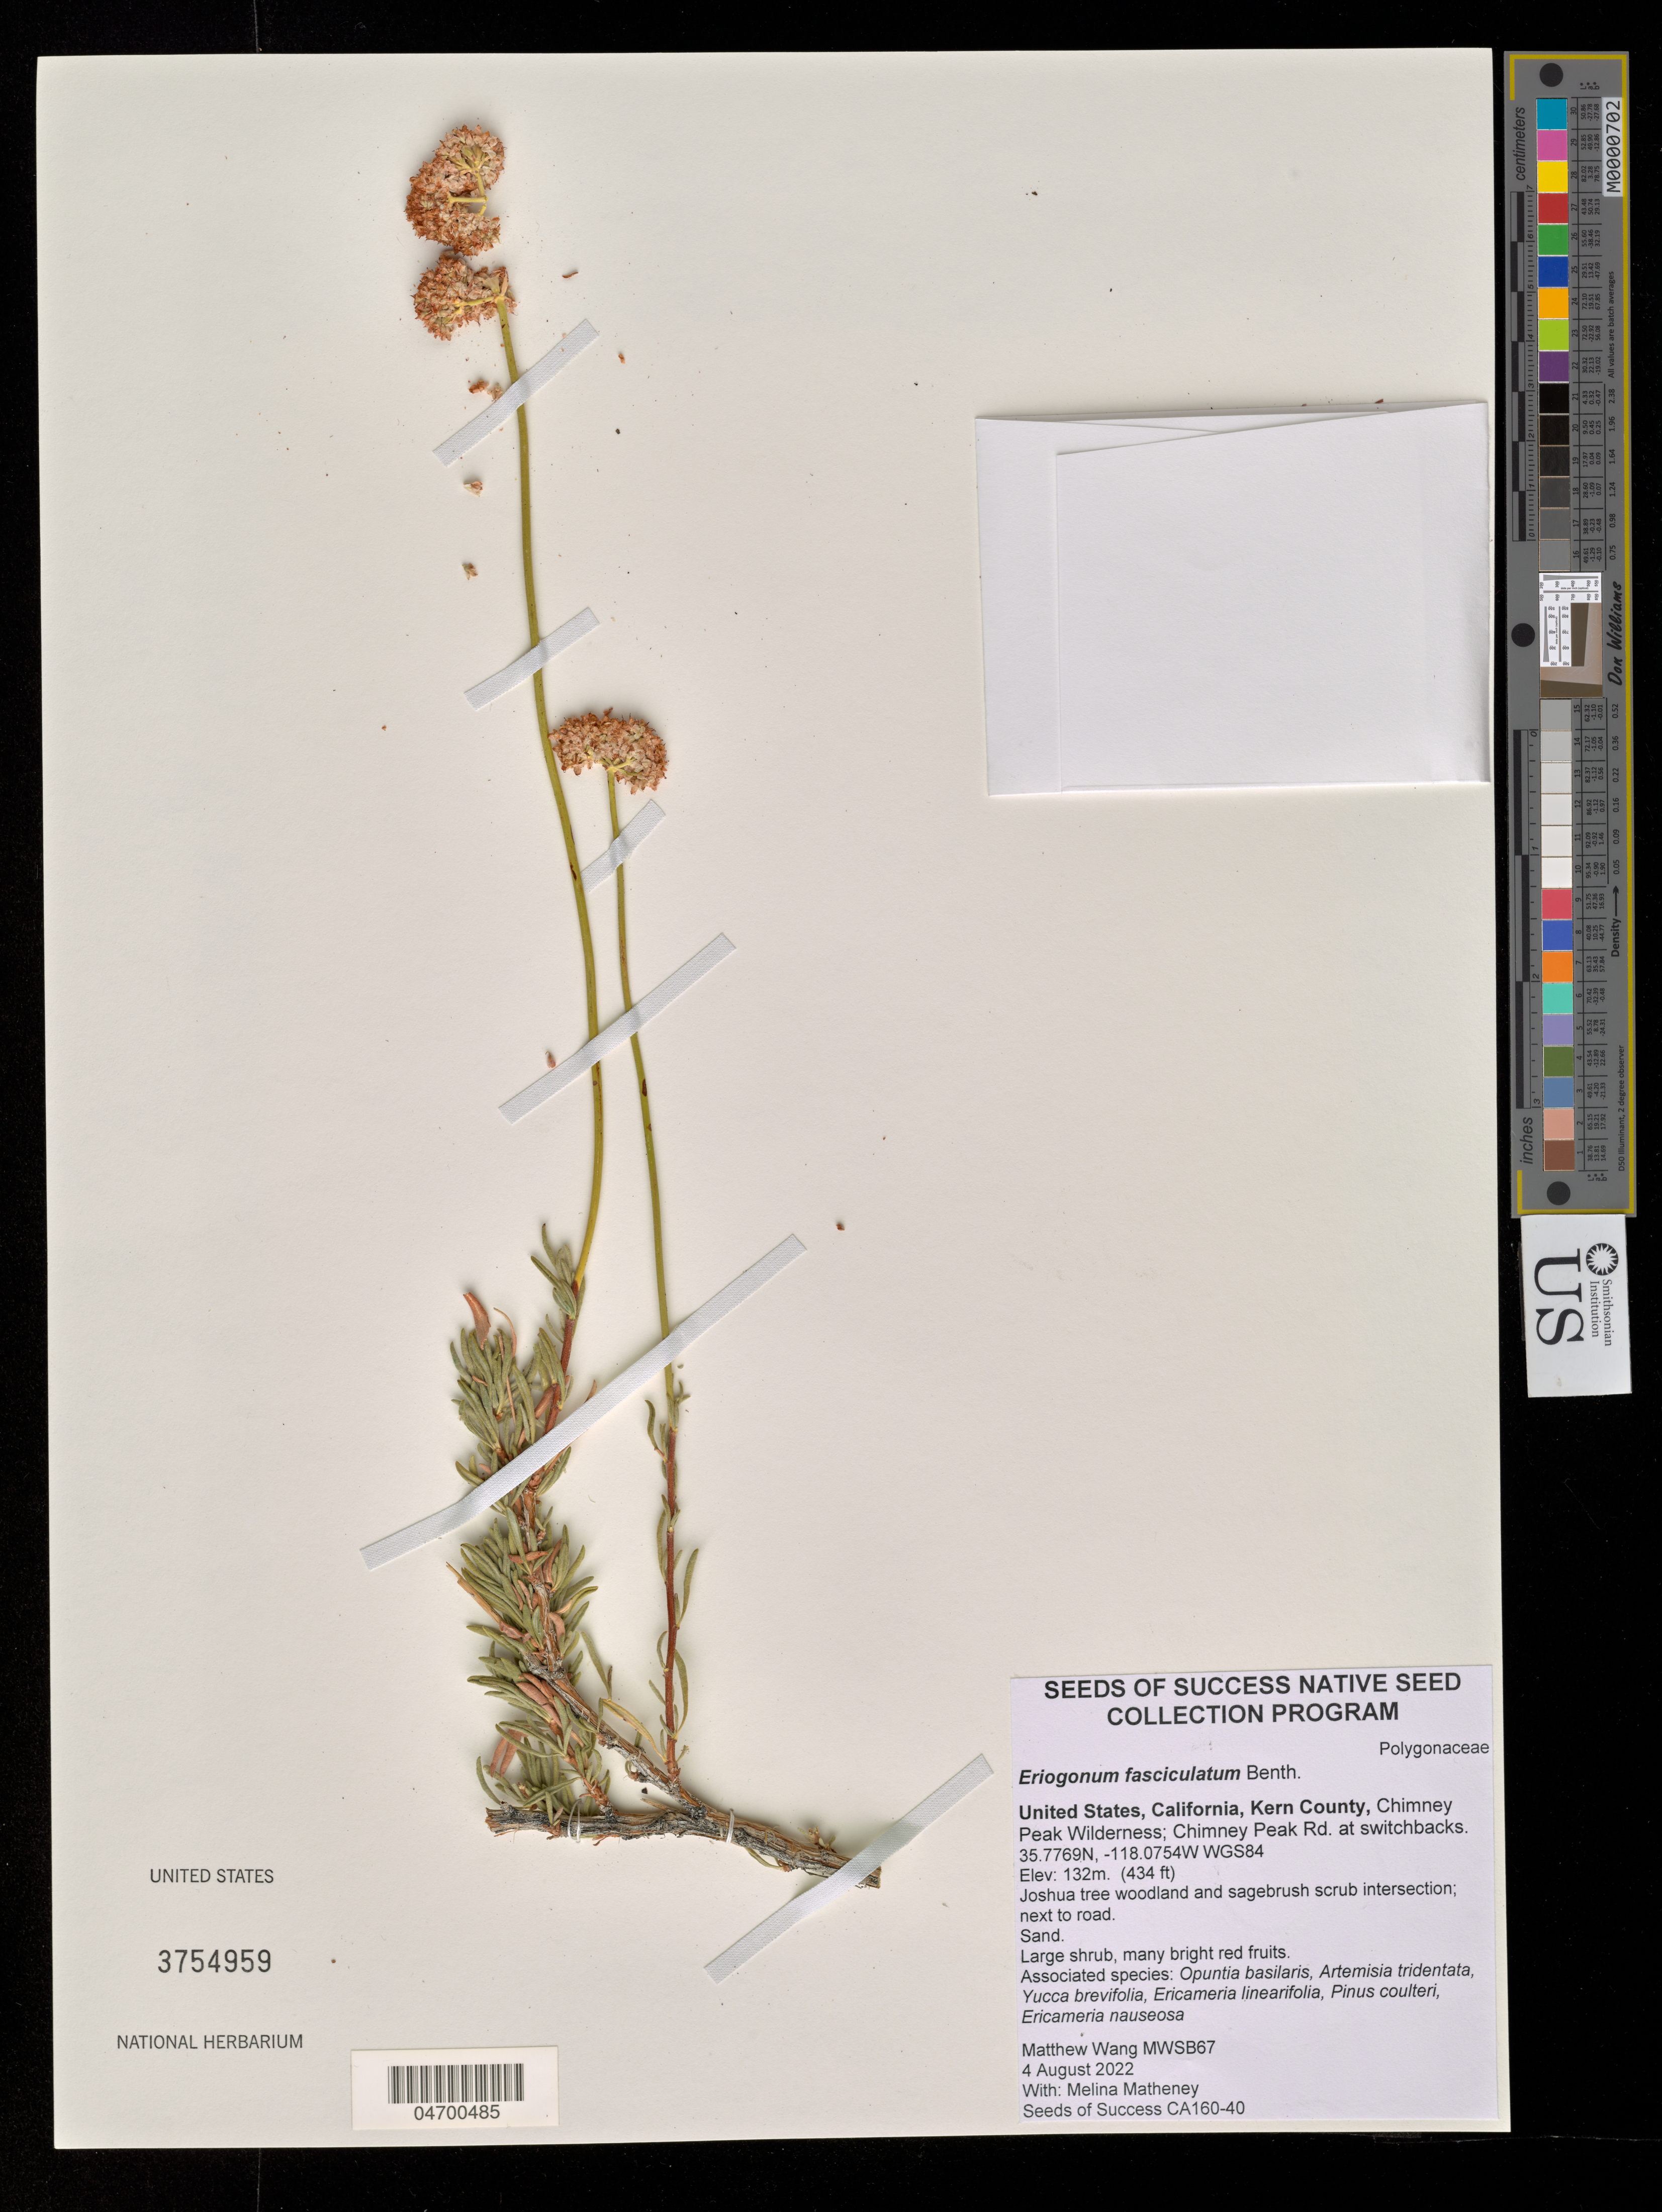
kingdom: Plantae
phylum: Tracheophyta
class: Magnoliopsida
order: Caryophyllales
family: Polygonaceae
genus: Eriogonum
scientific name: Eriogonum fasciculatum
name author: Benth.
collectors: M. Wang & M. Matheney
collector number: MWSB67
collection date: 2022-08-04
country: United States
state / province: California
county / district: Kern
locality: Kern County, Chimney Peak Wilderness; Chimney Peak Rd. at switchbacks. WGS84.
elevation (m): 132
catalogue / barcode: US 3754959